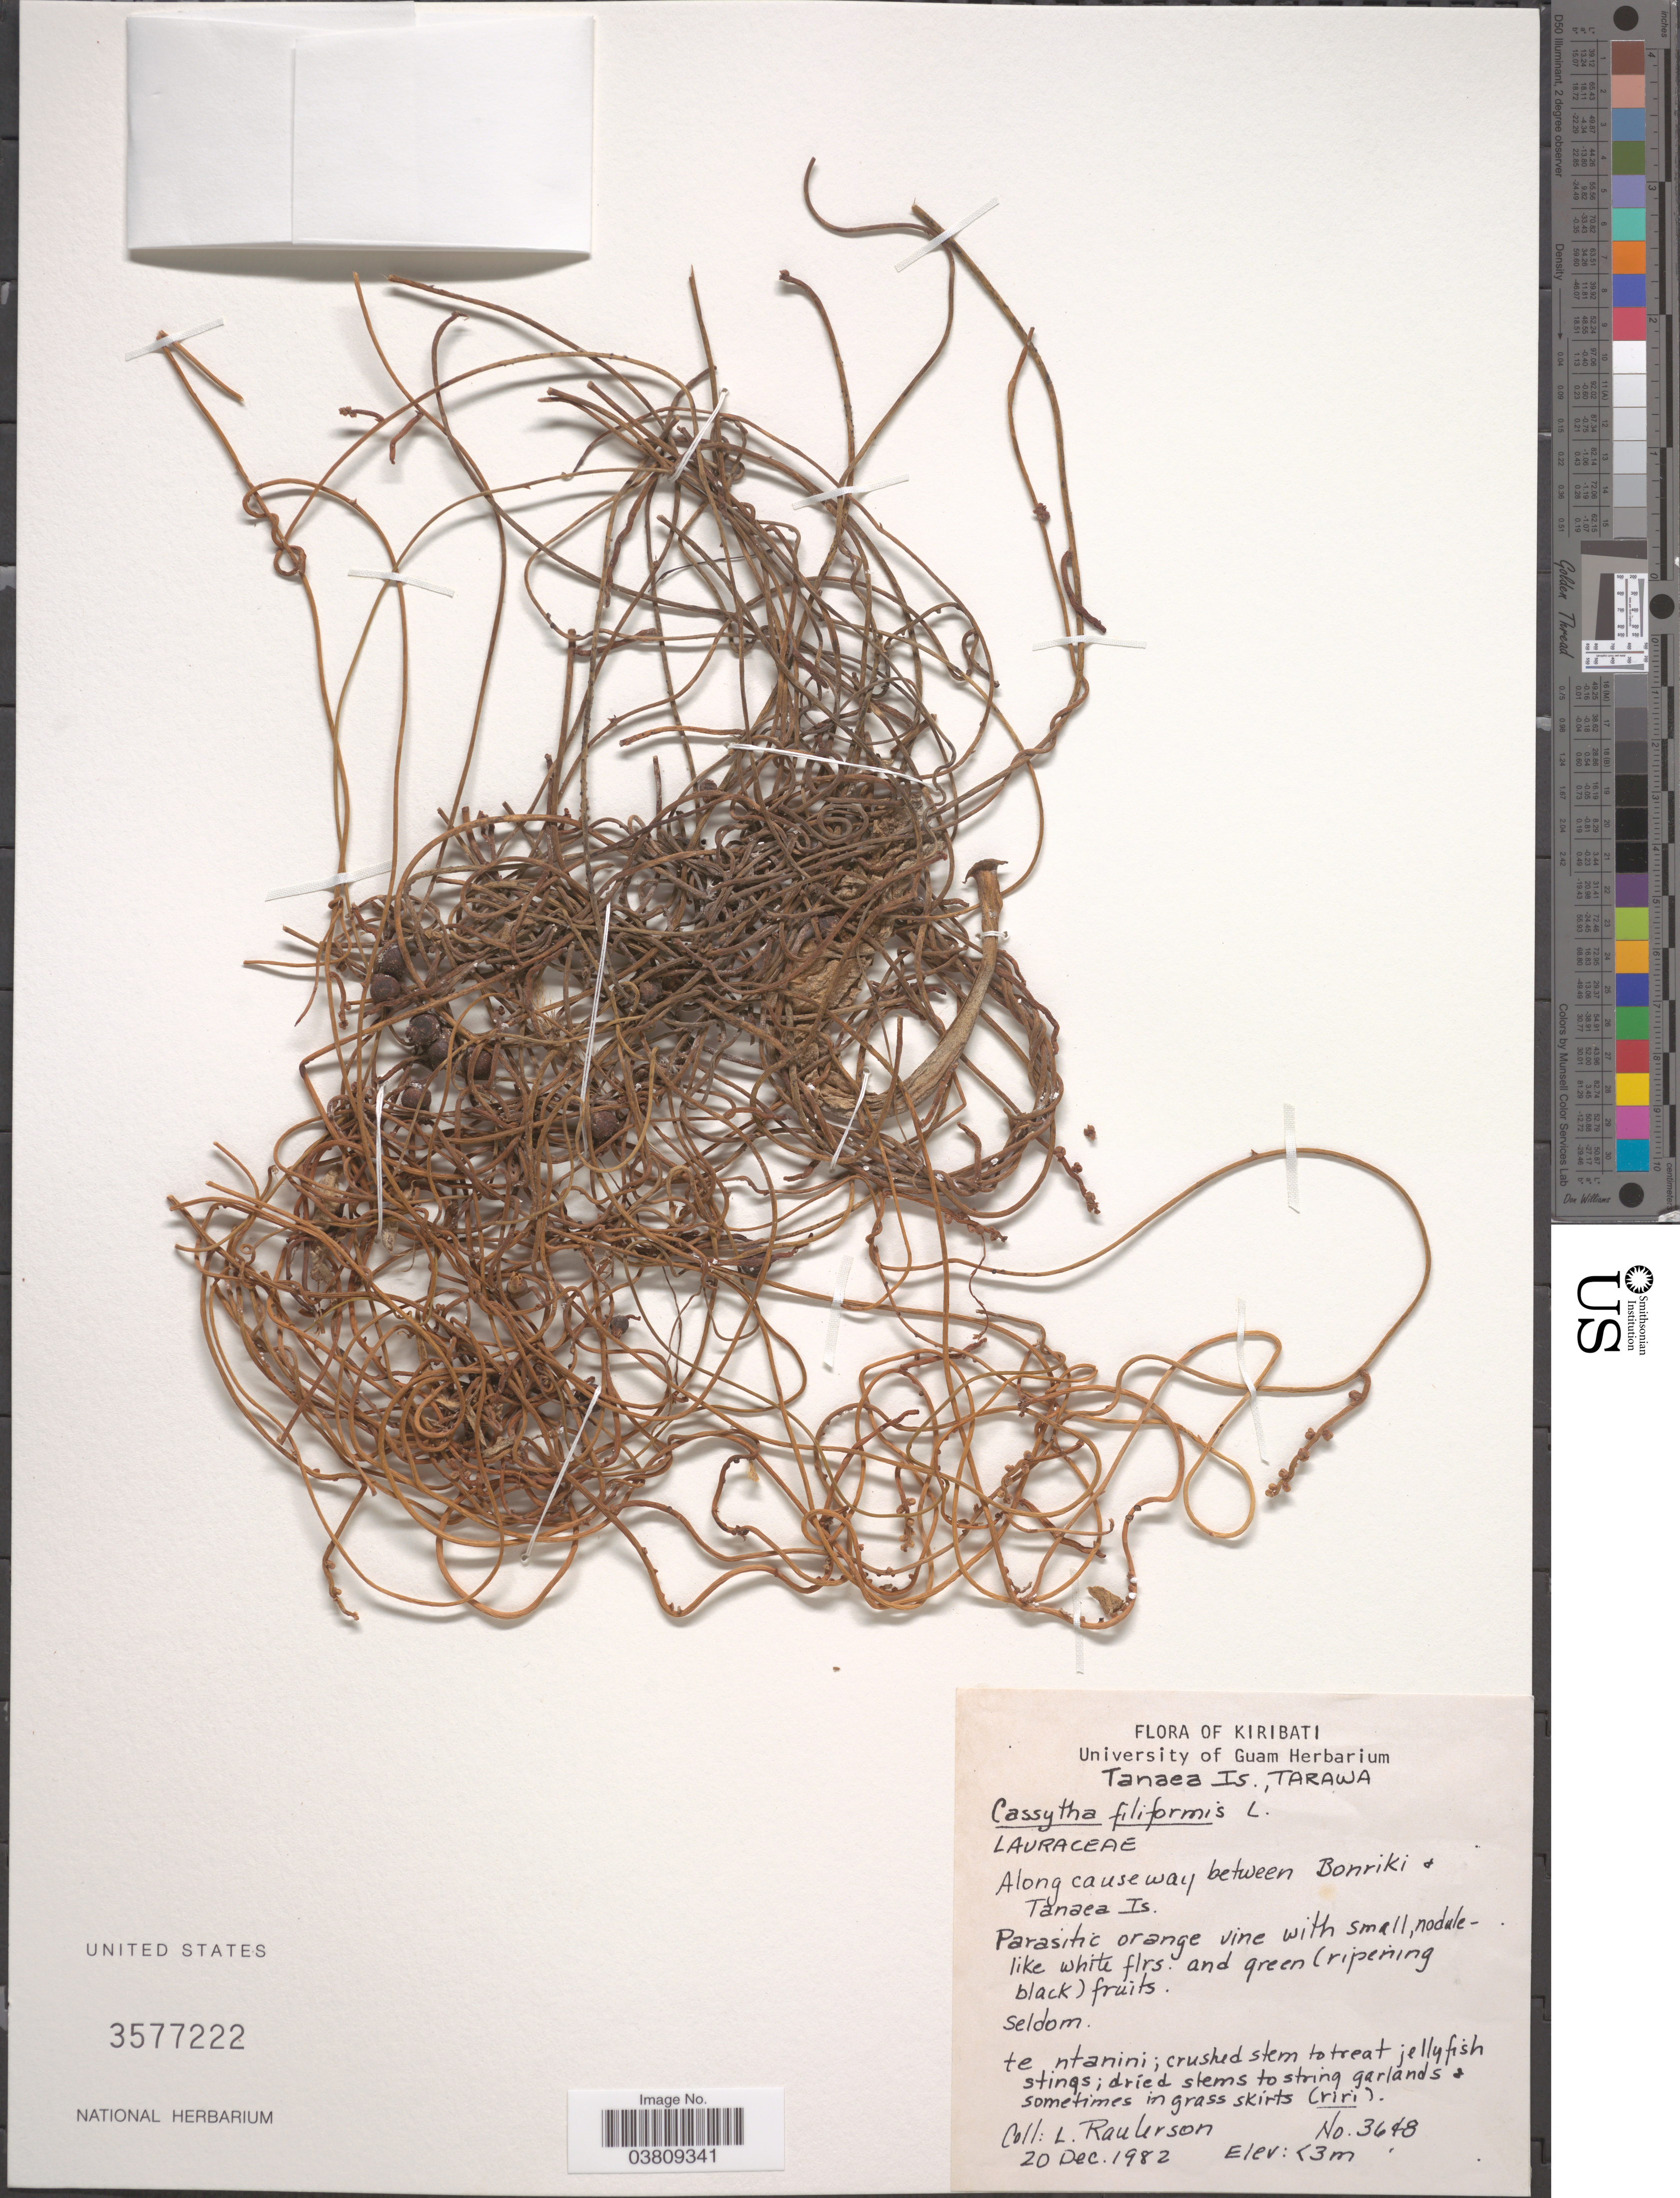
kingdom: Plantae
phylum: Tracheophyta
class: Magnoliopsida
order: Laurales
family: Lauraceae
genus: Cassytha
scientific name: Cassytha filiformis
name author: L.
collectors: L. Raulerson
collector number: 3648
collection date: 1982-12-20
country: Kiribati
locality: Tanaea Is., Tarawa. Along causeway between Bonriki & Tanaea Is.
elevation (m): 3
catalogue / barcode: US 3577222